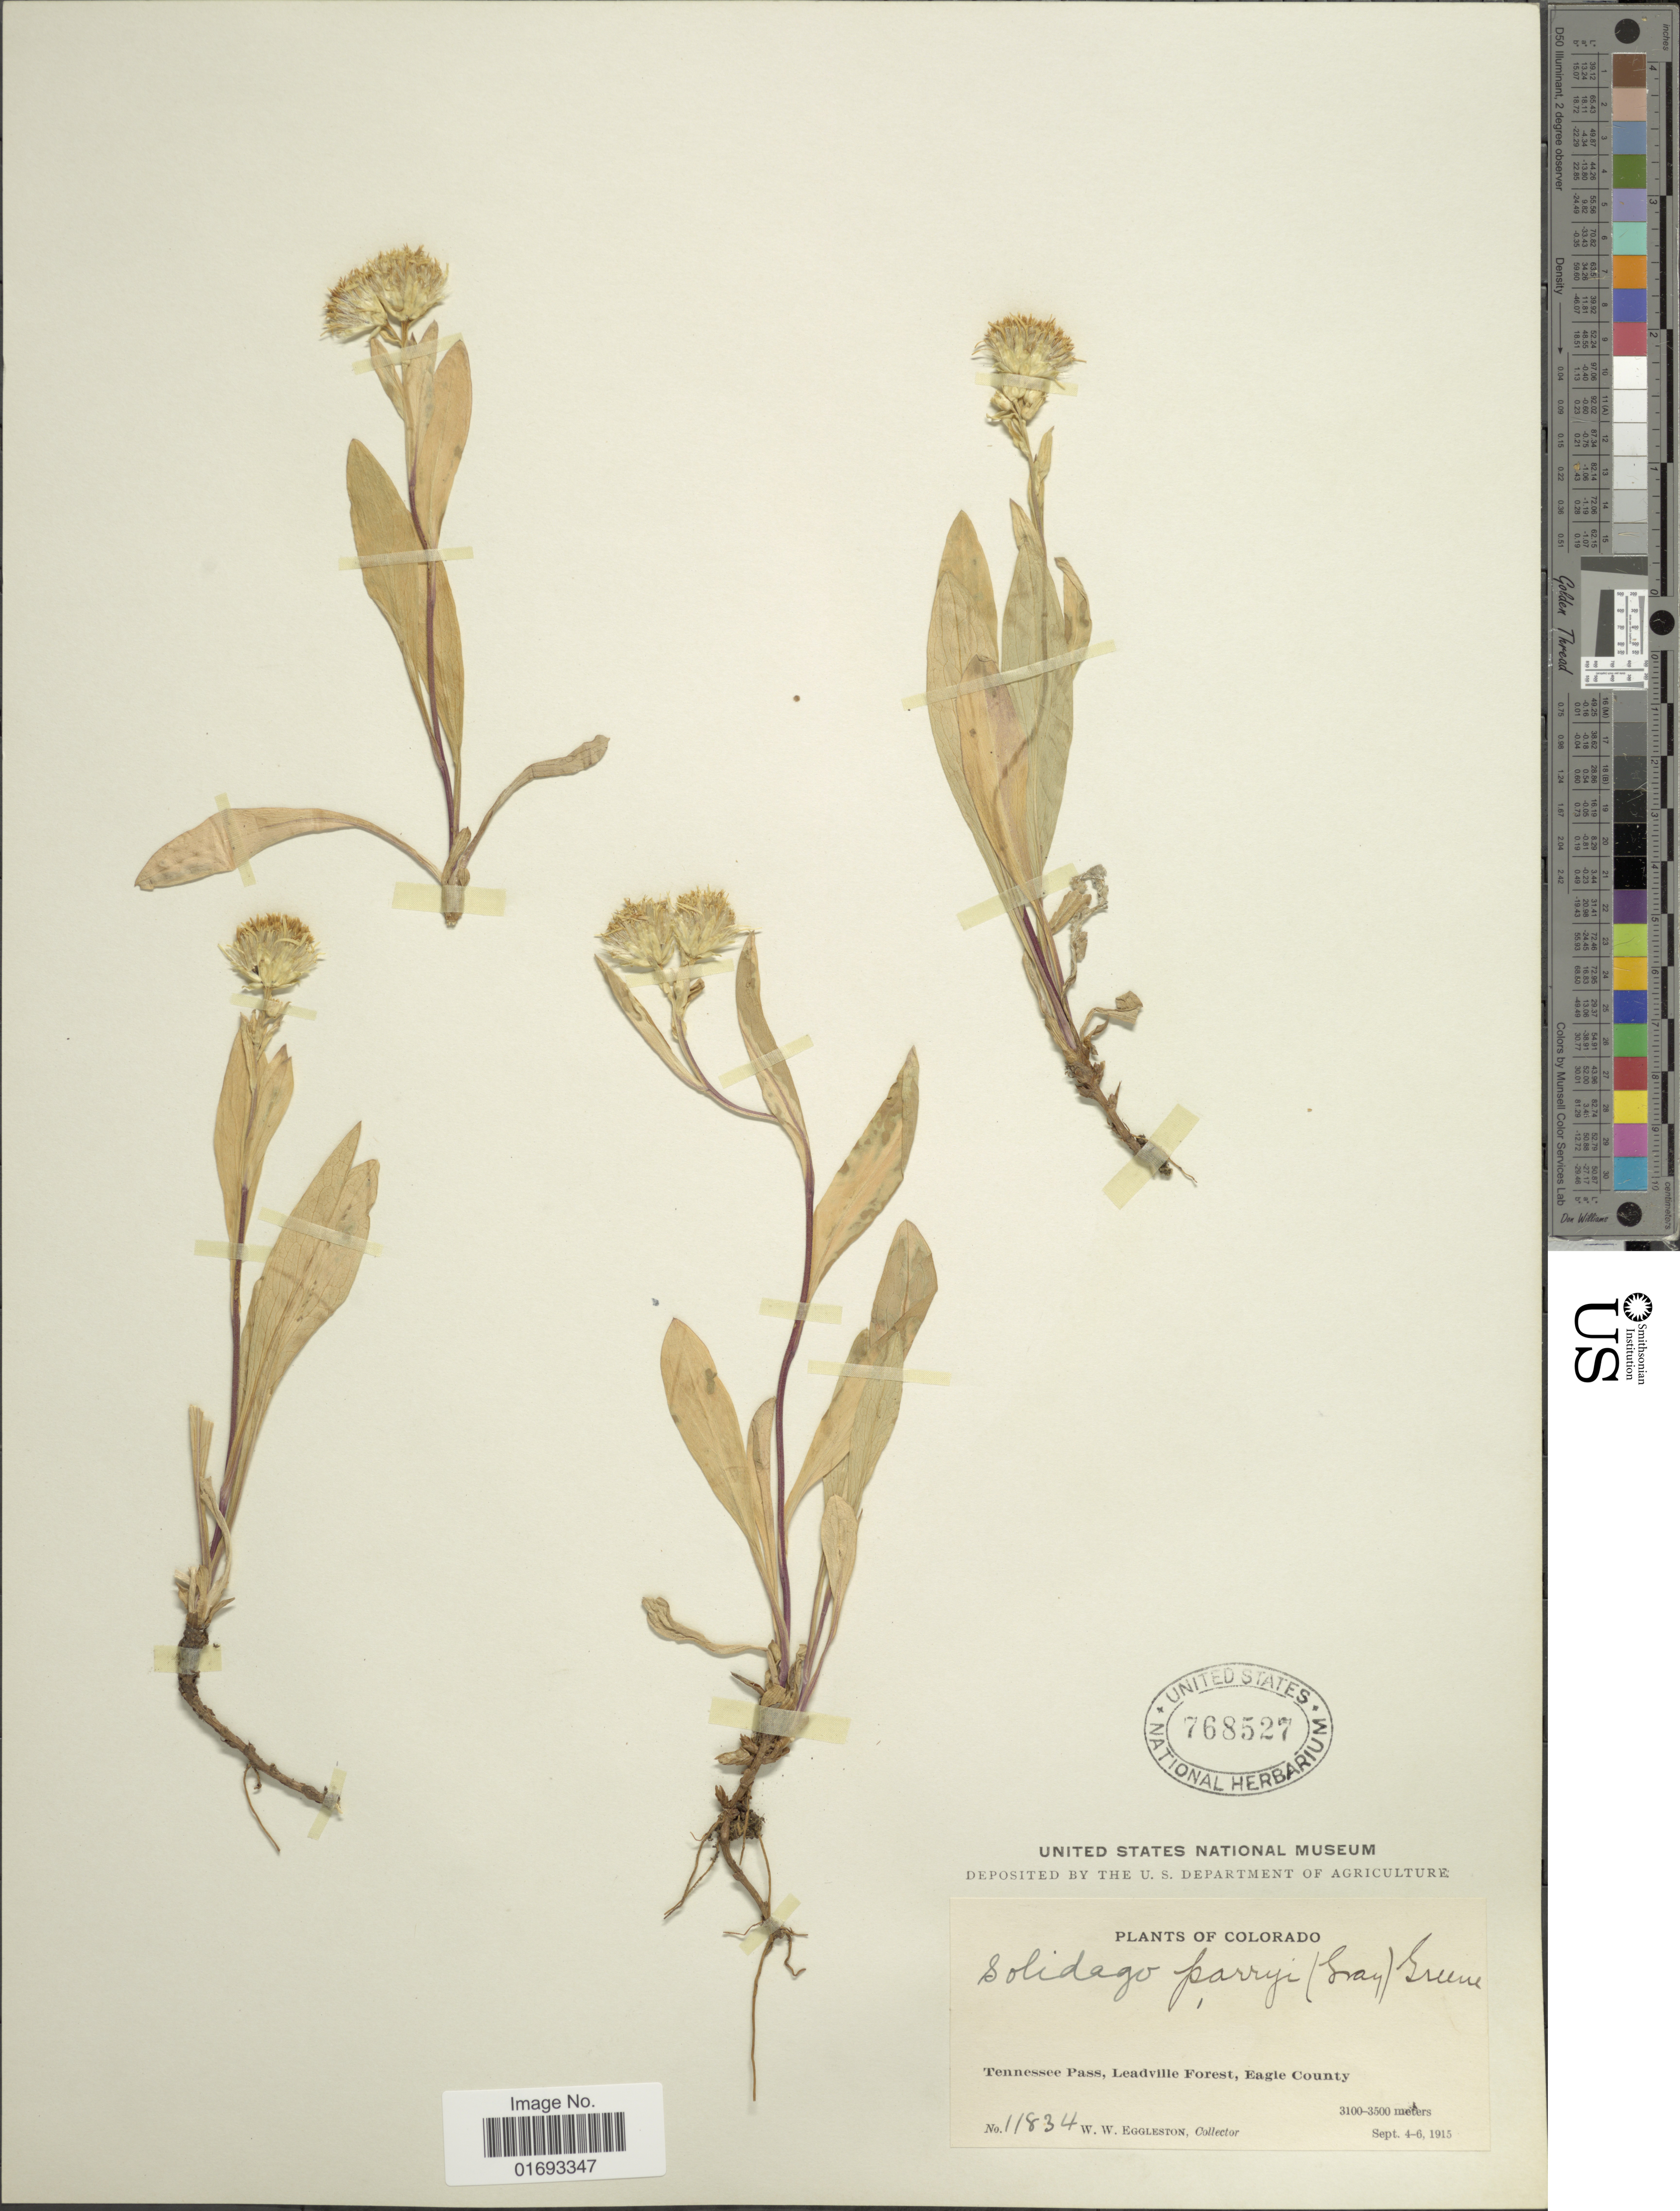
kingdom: Plantae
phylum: Tracheophyta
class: Magnoliopsida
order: Asterales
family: Asteraceae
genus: Oreochrysum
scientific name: Oreochrysum parryi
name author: (A. Gray) Rydb.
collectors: W. W. Eggleston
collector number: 11834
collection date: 1915-09-04/1915-09-06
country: United States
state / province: Colorado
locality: Tennessee Pass, Leadville Forest, Eagle County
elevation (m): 3100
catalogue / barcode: US 768527